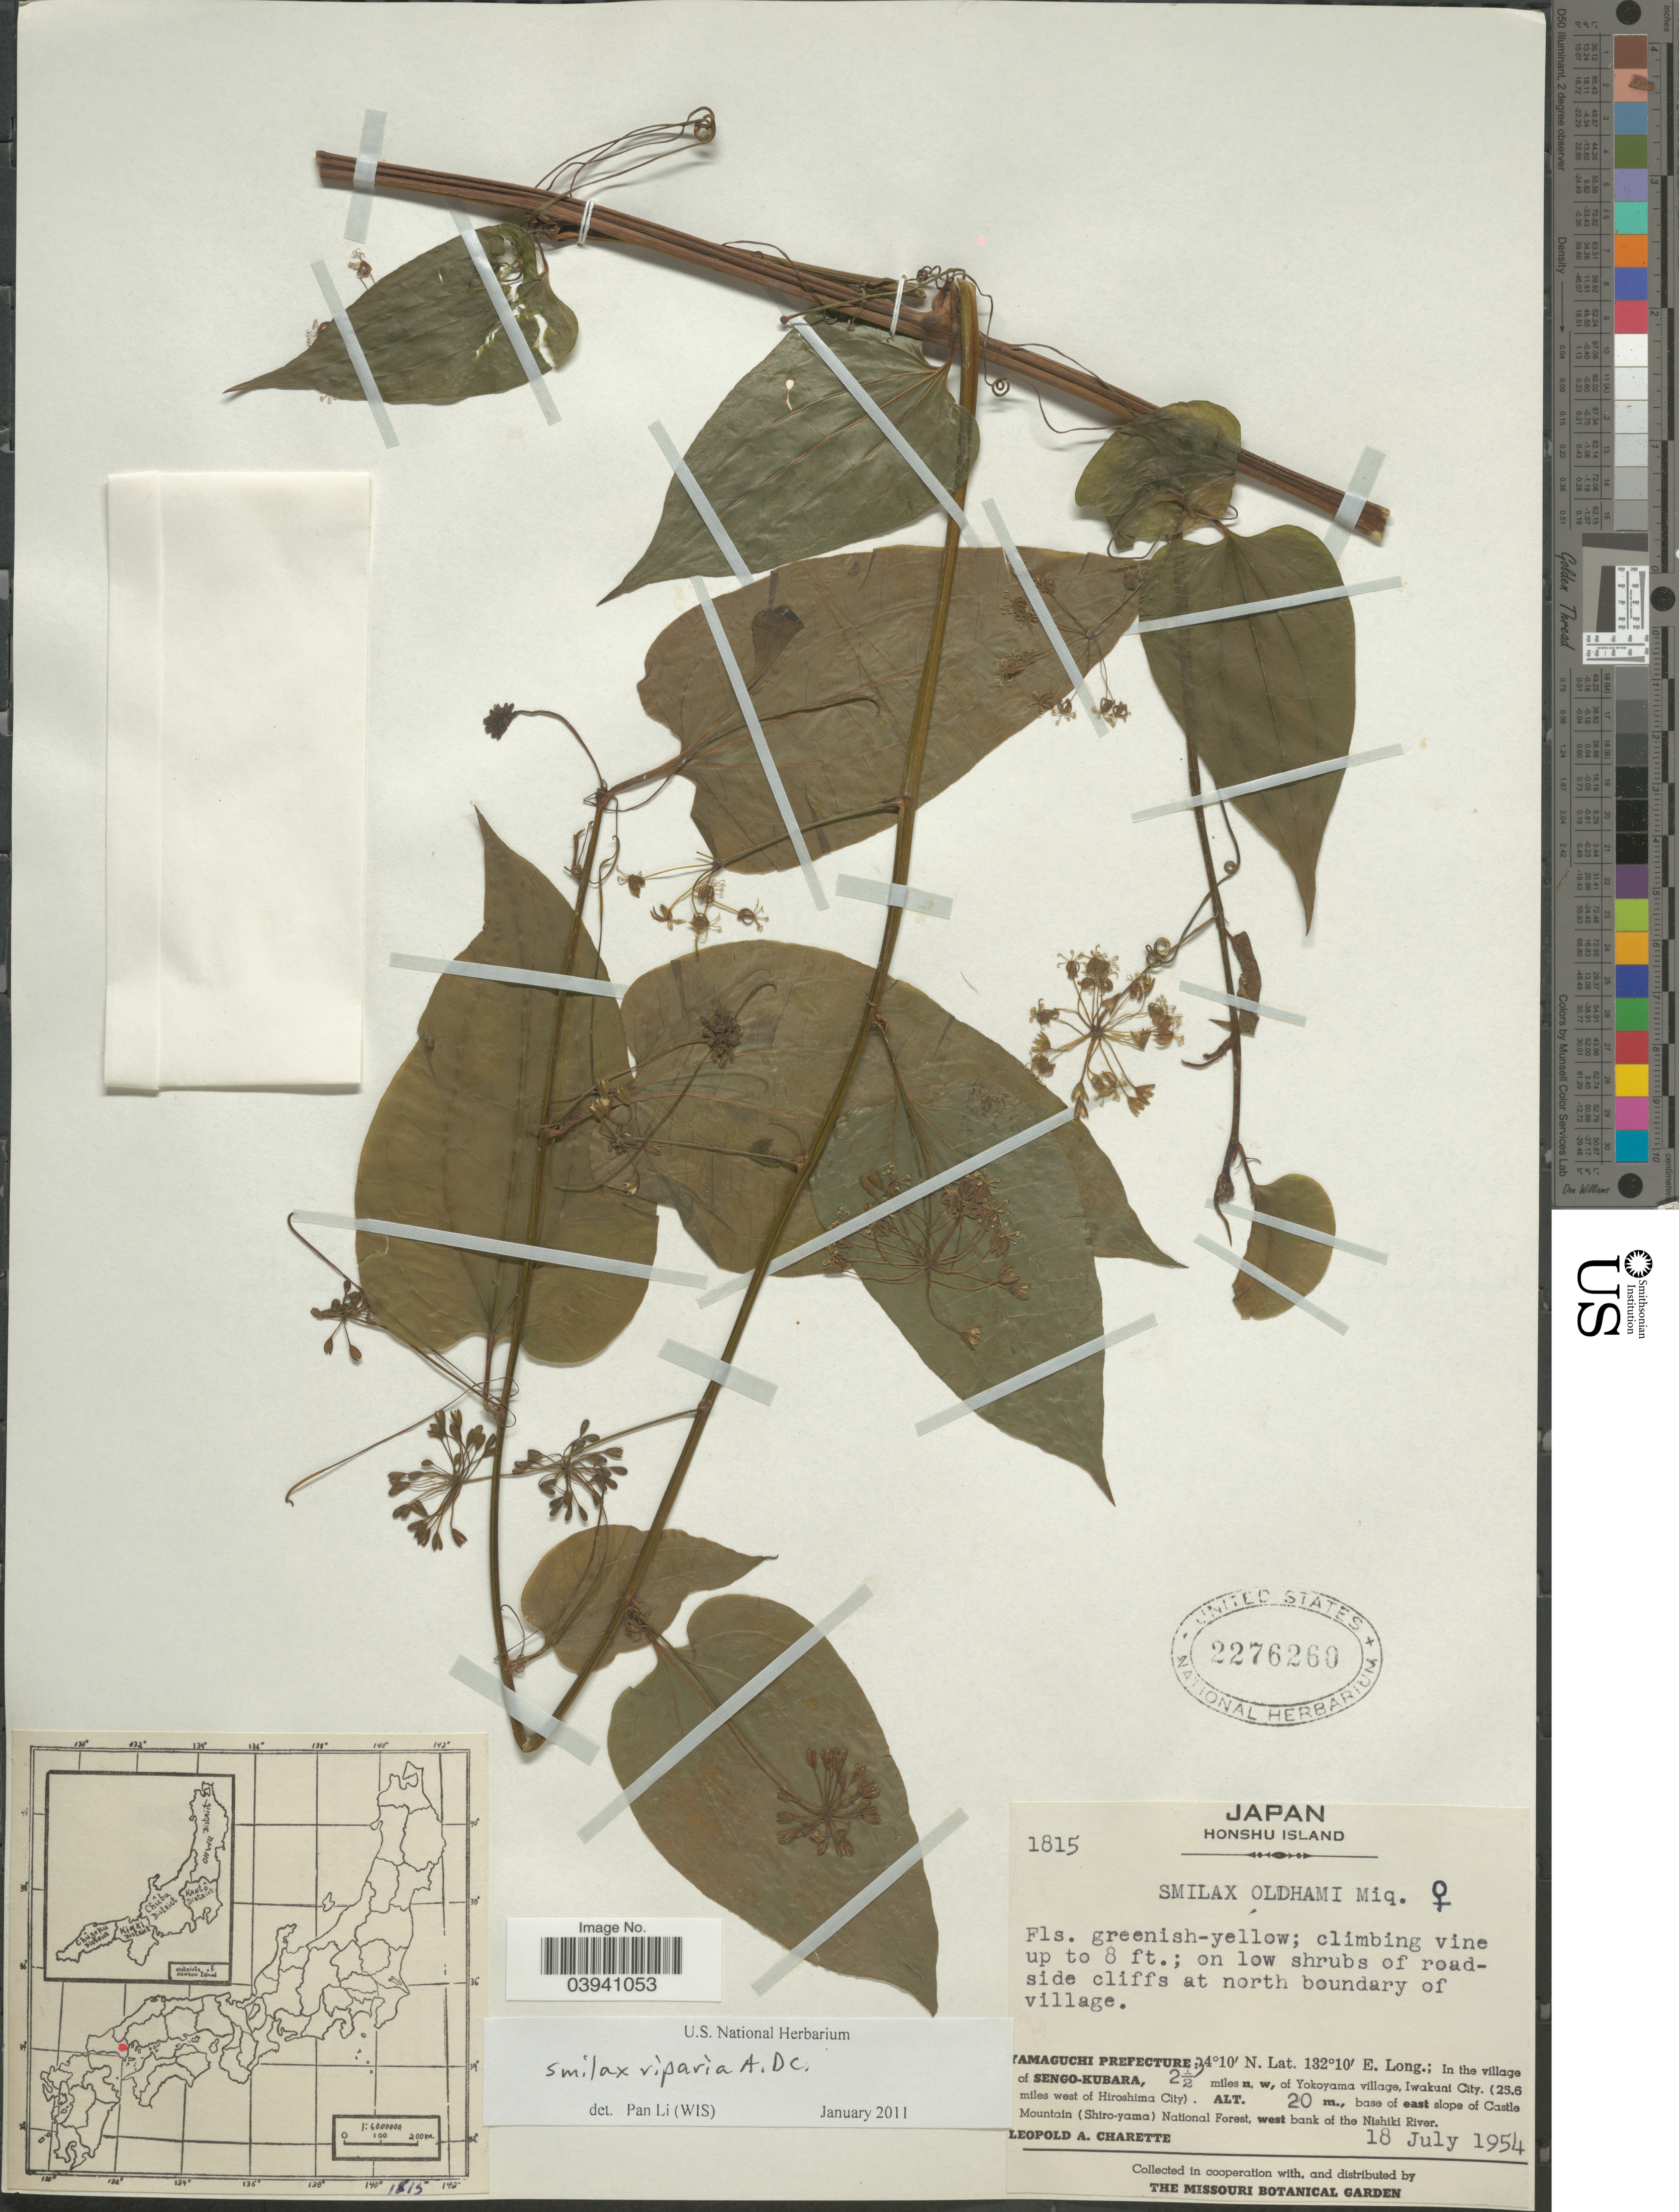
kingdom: Plantae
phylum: Tracheophyta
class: Liliopsida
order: Liliales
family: Smilacaceae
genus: Smilax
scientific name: Smilax riparia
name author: A. DC.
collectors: L. A. Charette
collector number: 1815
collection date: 1954-07-18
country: Japan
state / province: Yamaguti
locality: Honshu Island. North boundary of village. Yamaguchi Prefecture: In the village of Sengo-Kubara, 2½ miles n. w, of Yokoyama village, Iwakuni City. (25.6 miles west of Hiroshima City). Base of east slope of Castle Mountain (Shiro-yama) National Forest, west bank of the Nishiki River.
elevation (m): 20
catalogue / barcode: US 2276260